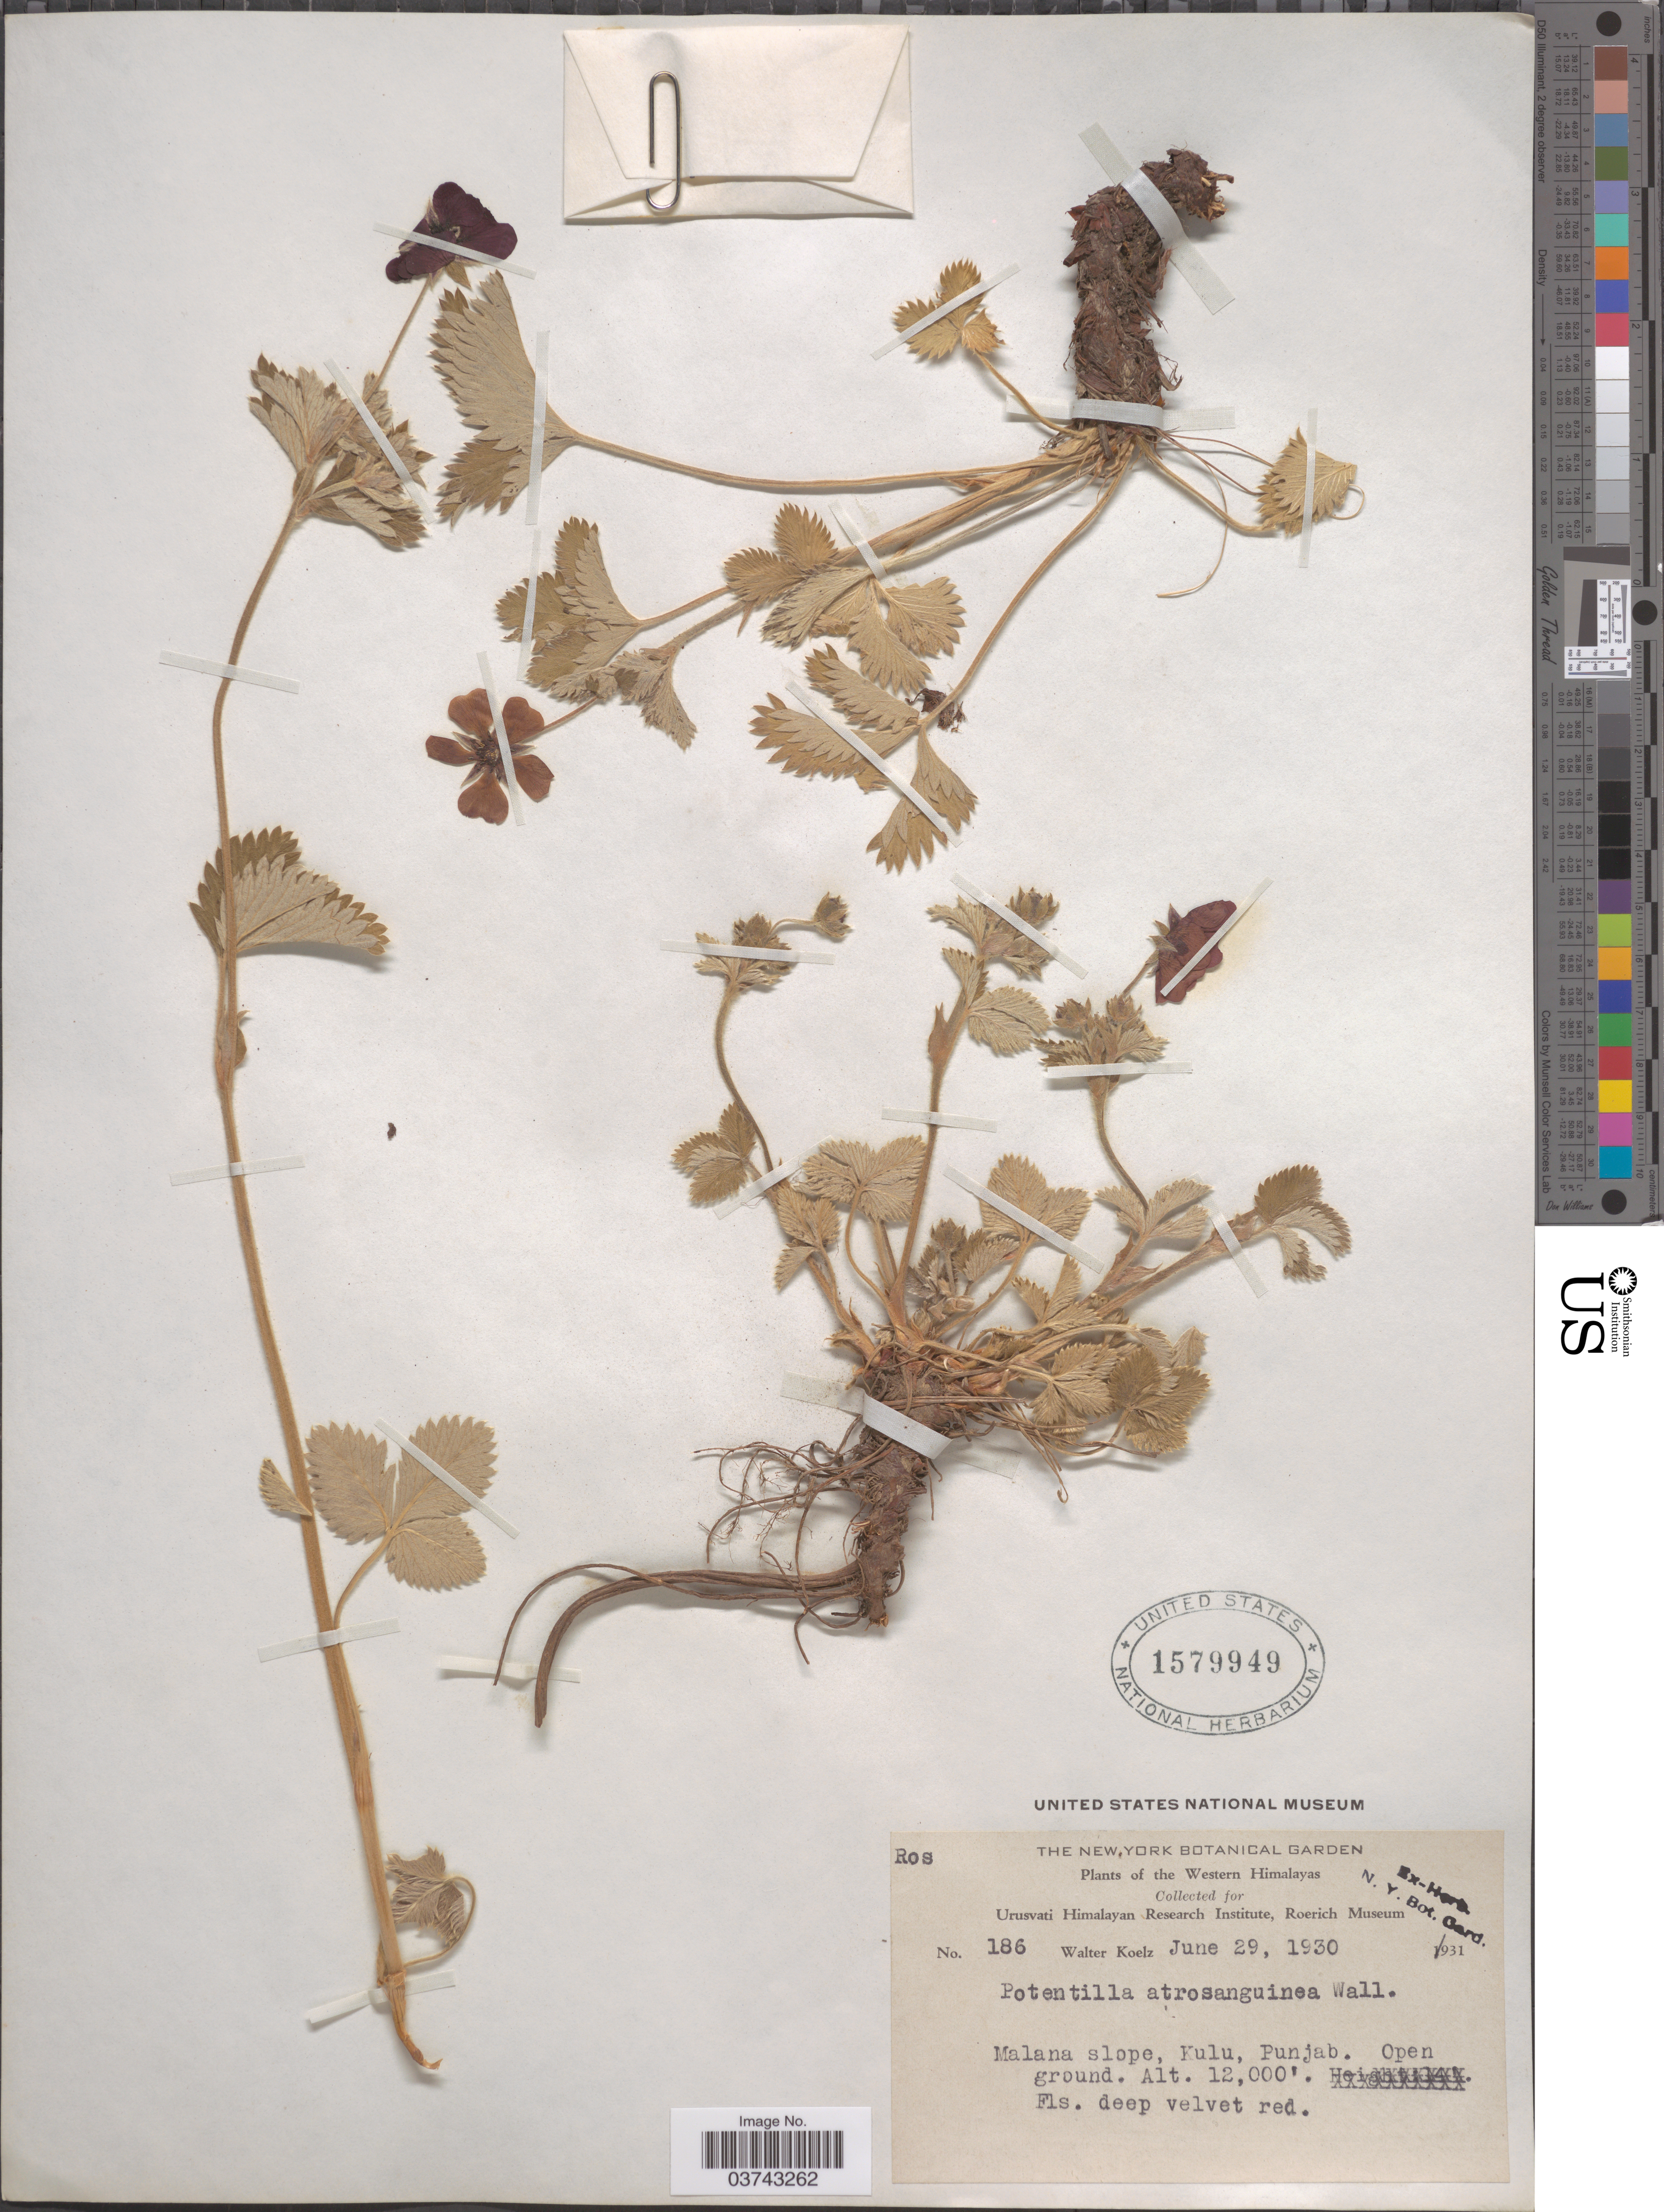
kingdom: Plantae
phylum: Tracheophyta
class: Magnoliopsida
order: Rosales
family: Rosaceae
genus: Potentilla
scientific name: Potentilla atrosanguinea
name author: G. Lodd. ex D. Don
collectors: W. N. Koelz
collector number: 186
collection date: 1930-06-29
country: India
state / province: Punjab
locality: Western Himalayas. Malana slope, Kulu.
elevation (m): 3658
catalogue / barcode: US 1579949